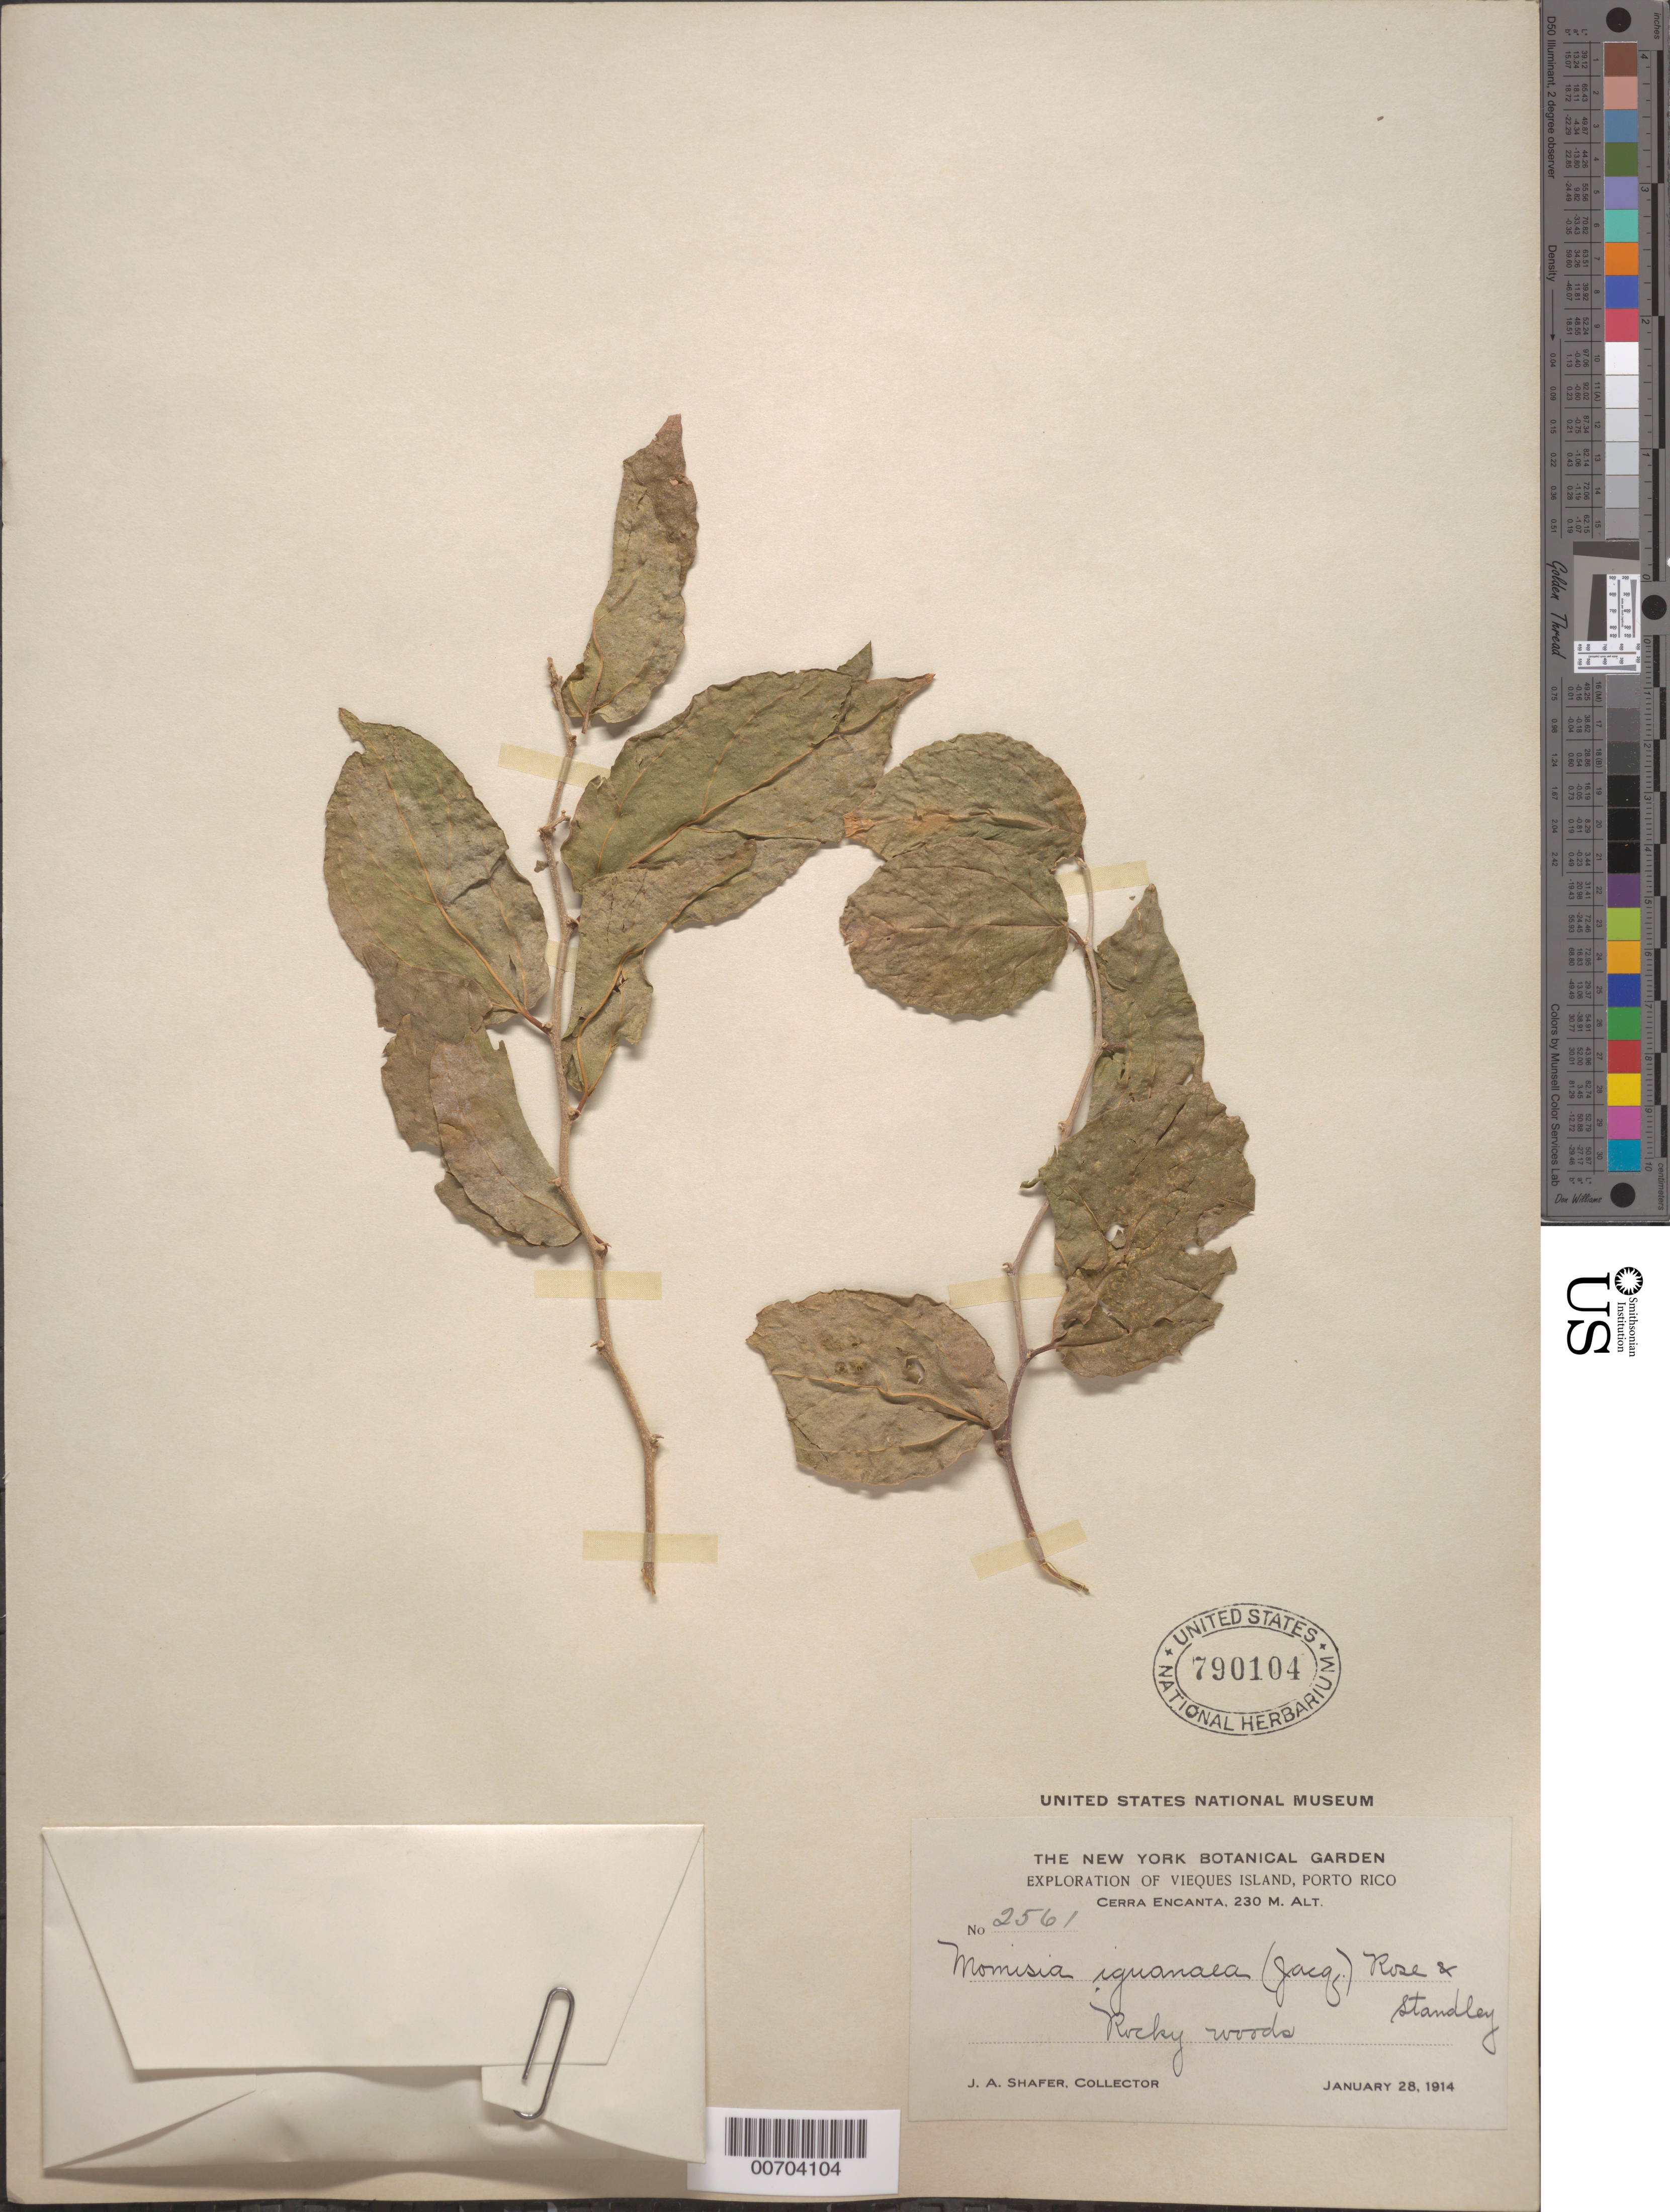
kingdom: Plantae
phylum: Tracheophyta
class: Magnoliopsida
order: Rosales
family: Cannabaceae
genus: Celtis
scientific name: Celtis iguanaea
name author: (Jacq.) Sarg.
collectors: J. A. Shafer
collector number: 2561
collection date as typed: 28 Jan 1914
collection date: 1914-01-28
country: Puerto Rico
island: Vieques Island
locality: Cerra Encanta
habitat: rocky woods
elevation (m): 230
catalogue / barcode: US 790104